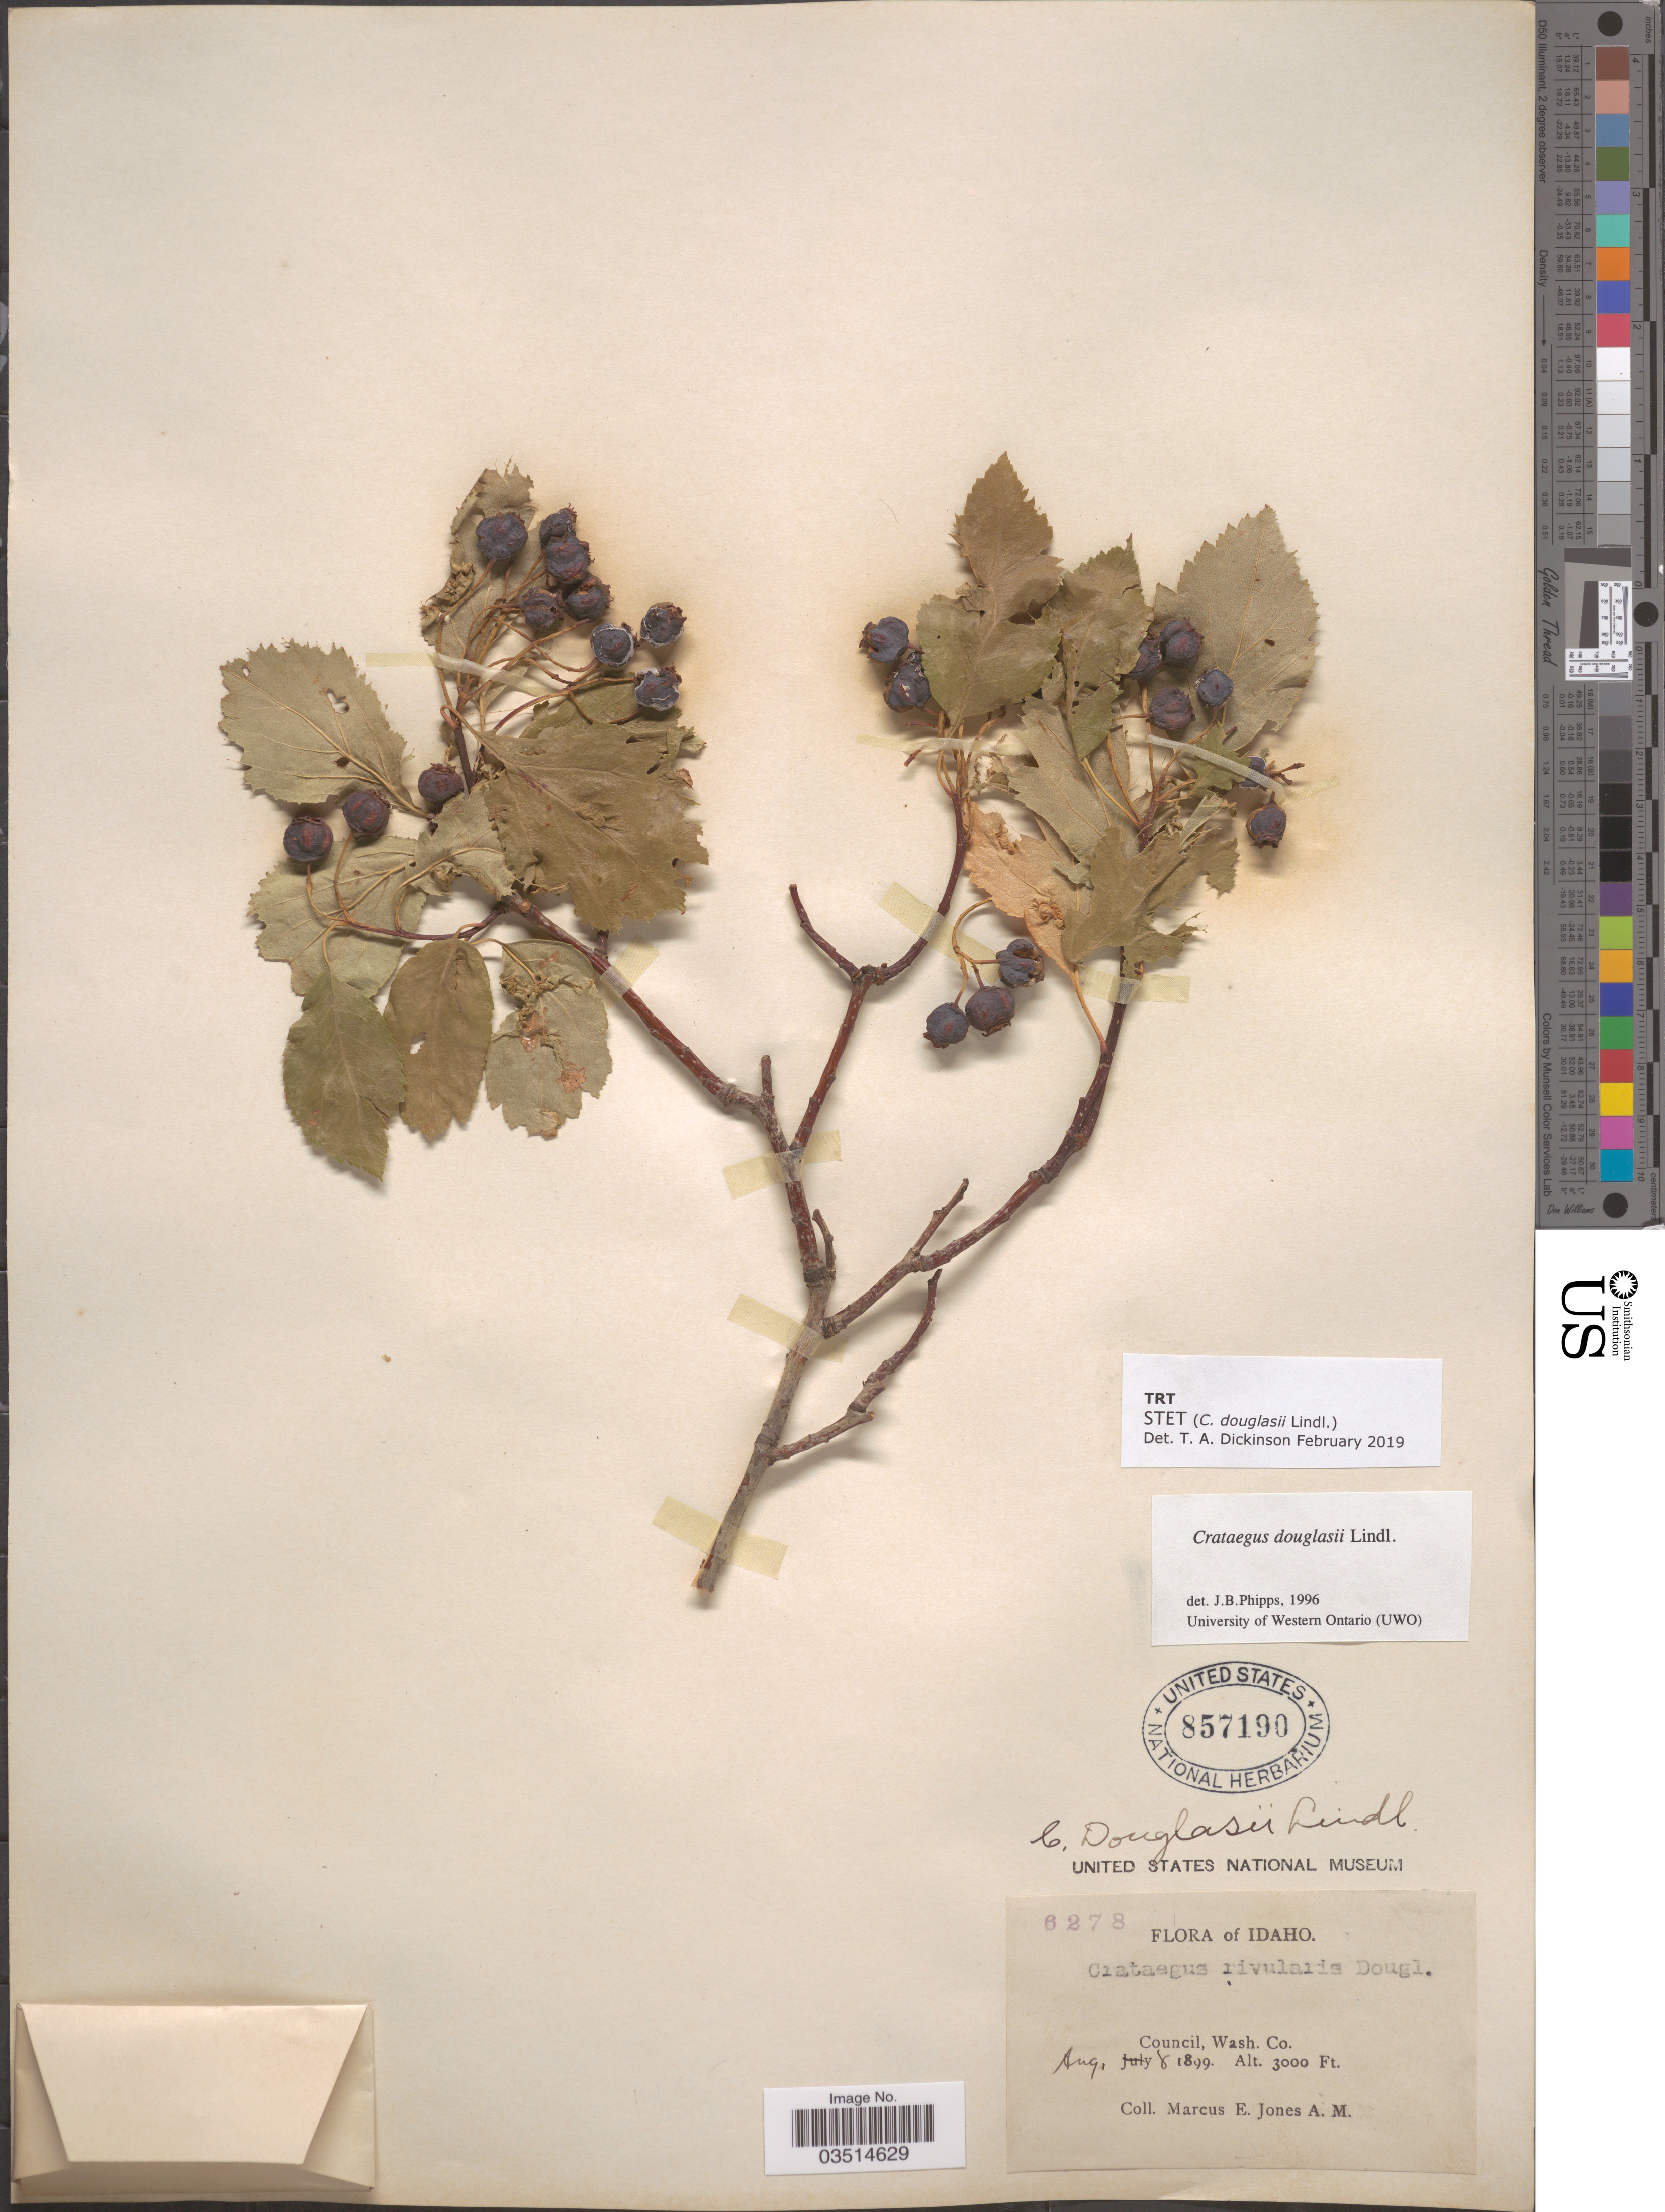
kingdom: Plantae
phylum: Tracheophyta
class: Magnoliopsida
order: Rosales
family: Rosaceae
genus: Crataegus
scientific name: Crataegus douglasii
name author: Lindl.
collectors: M. E. Jones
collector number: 6278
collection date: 1899-08-08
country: United States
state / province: Idaho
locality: Council, Wash. Co.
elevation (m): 914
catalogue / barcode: US 857190